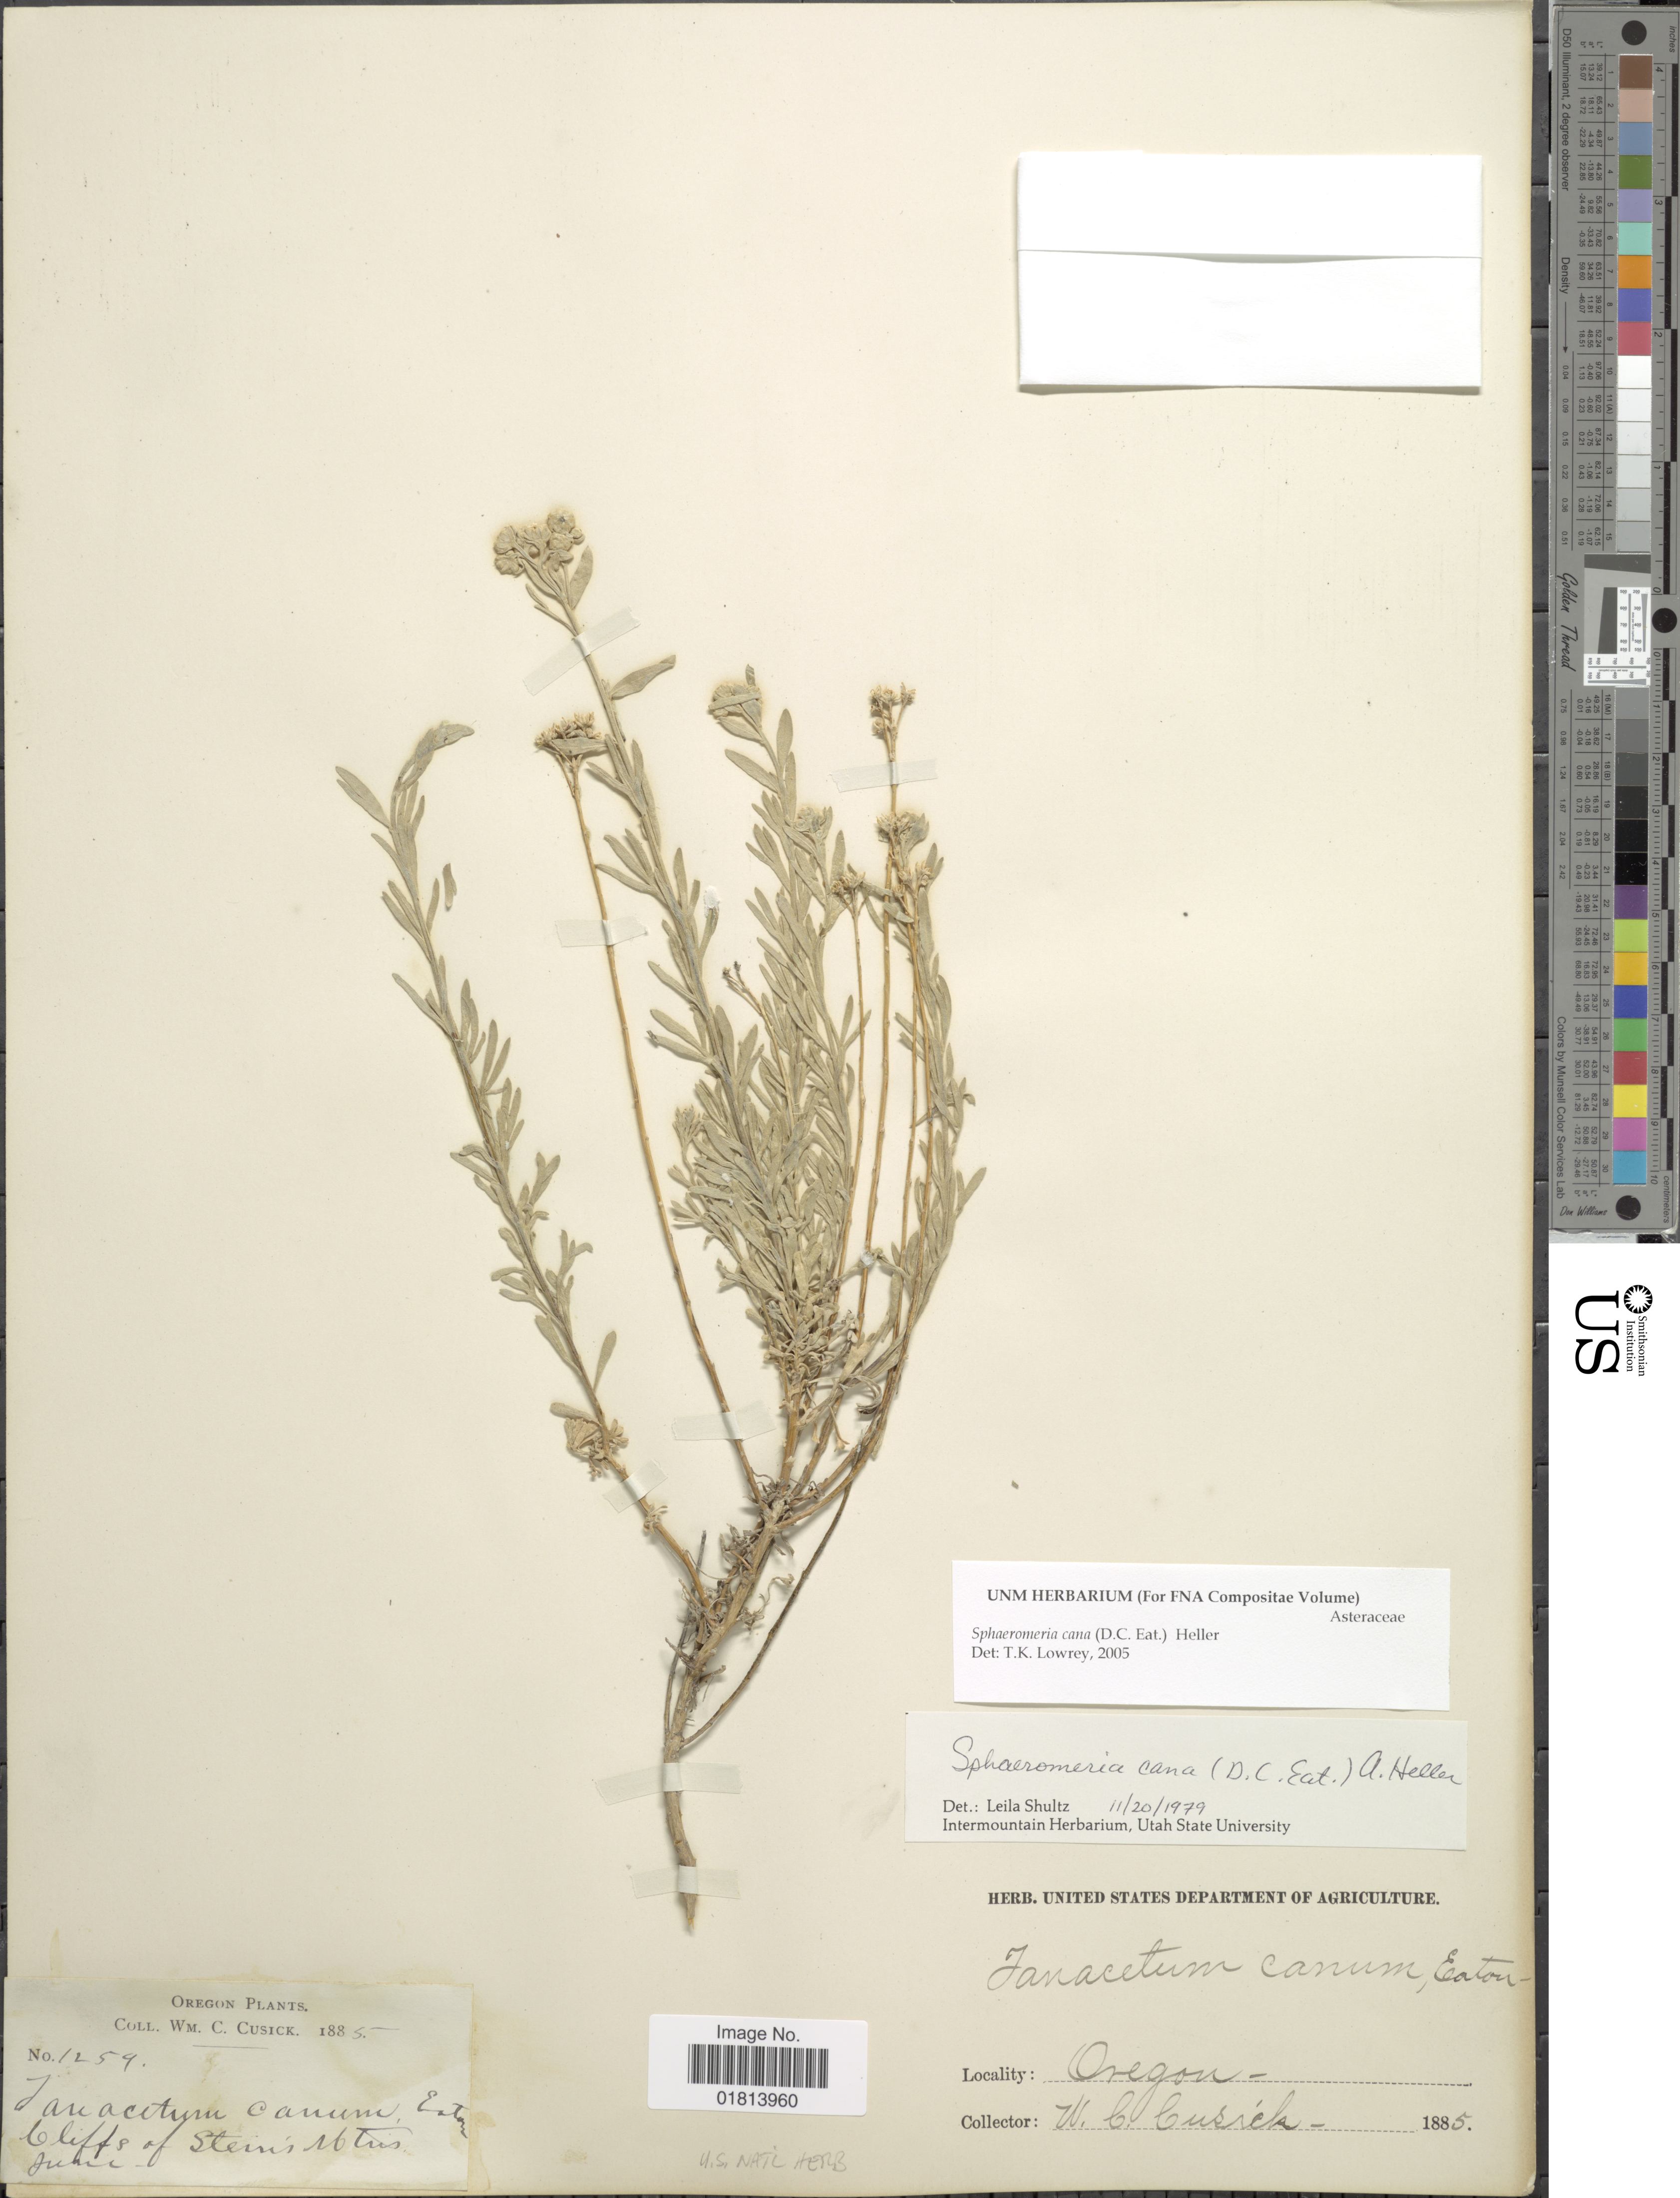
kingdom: Plantae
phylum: Tracheophyta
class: Magnoliopsida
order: Asterales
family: Asteraceae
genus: Sphaeromeria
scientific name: Sphaeromeria cana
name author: (D.C. Eaton) A. Heller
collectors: W. C. Cusick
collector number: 1259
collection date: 1885-06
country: United States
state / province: Oregon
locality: Cliffs of Steins Mtns.